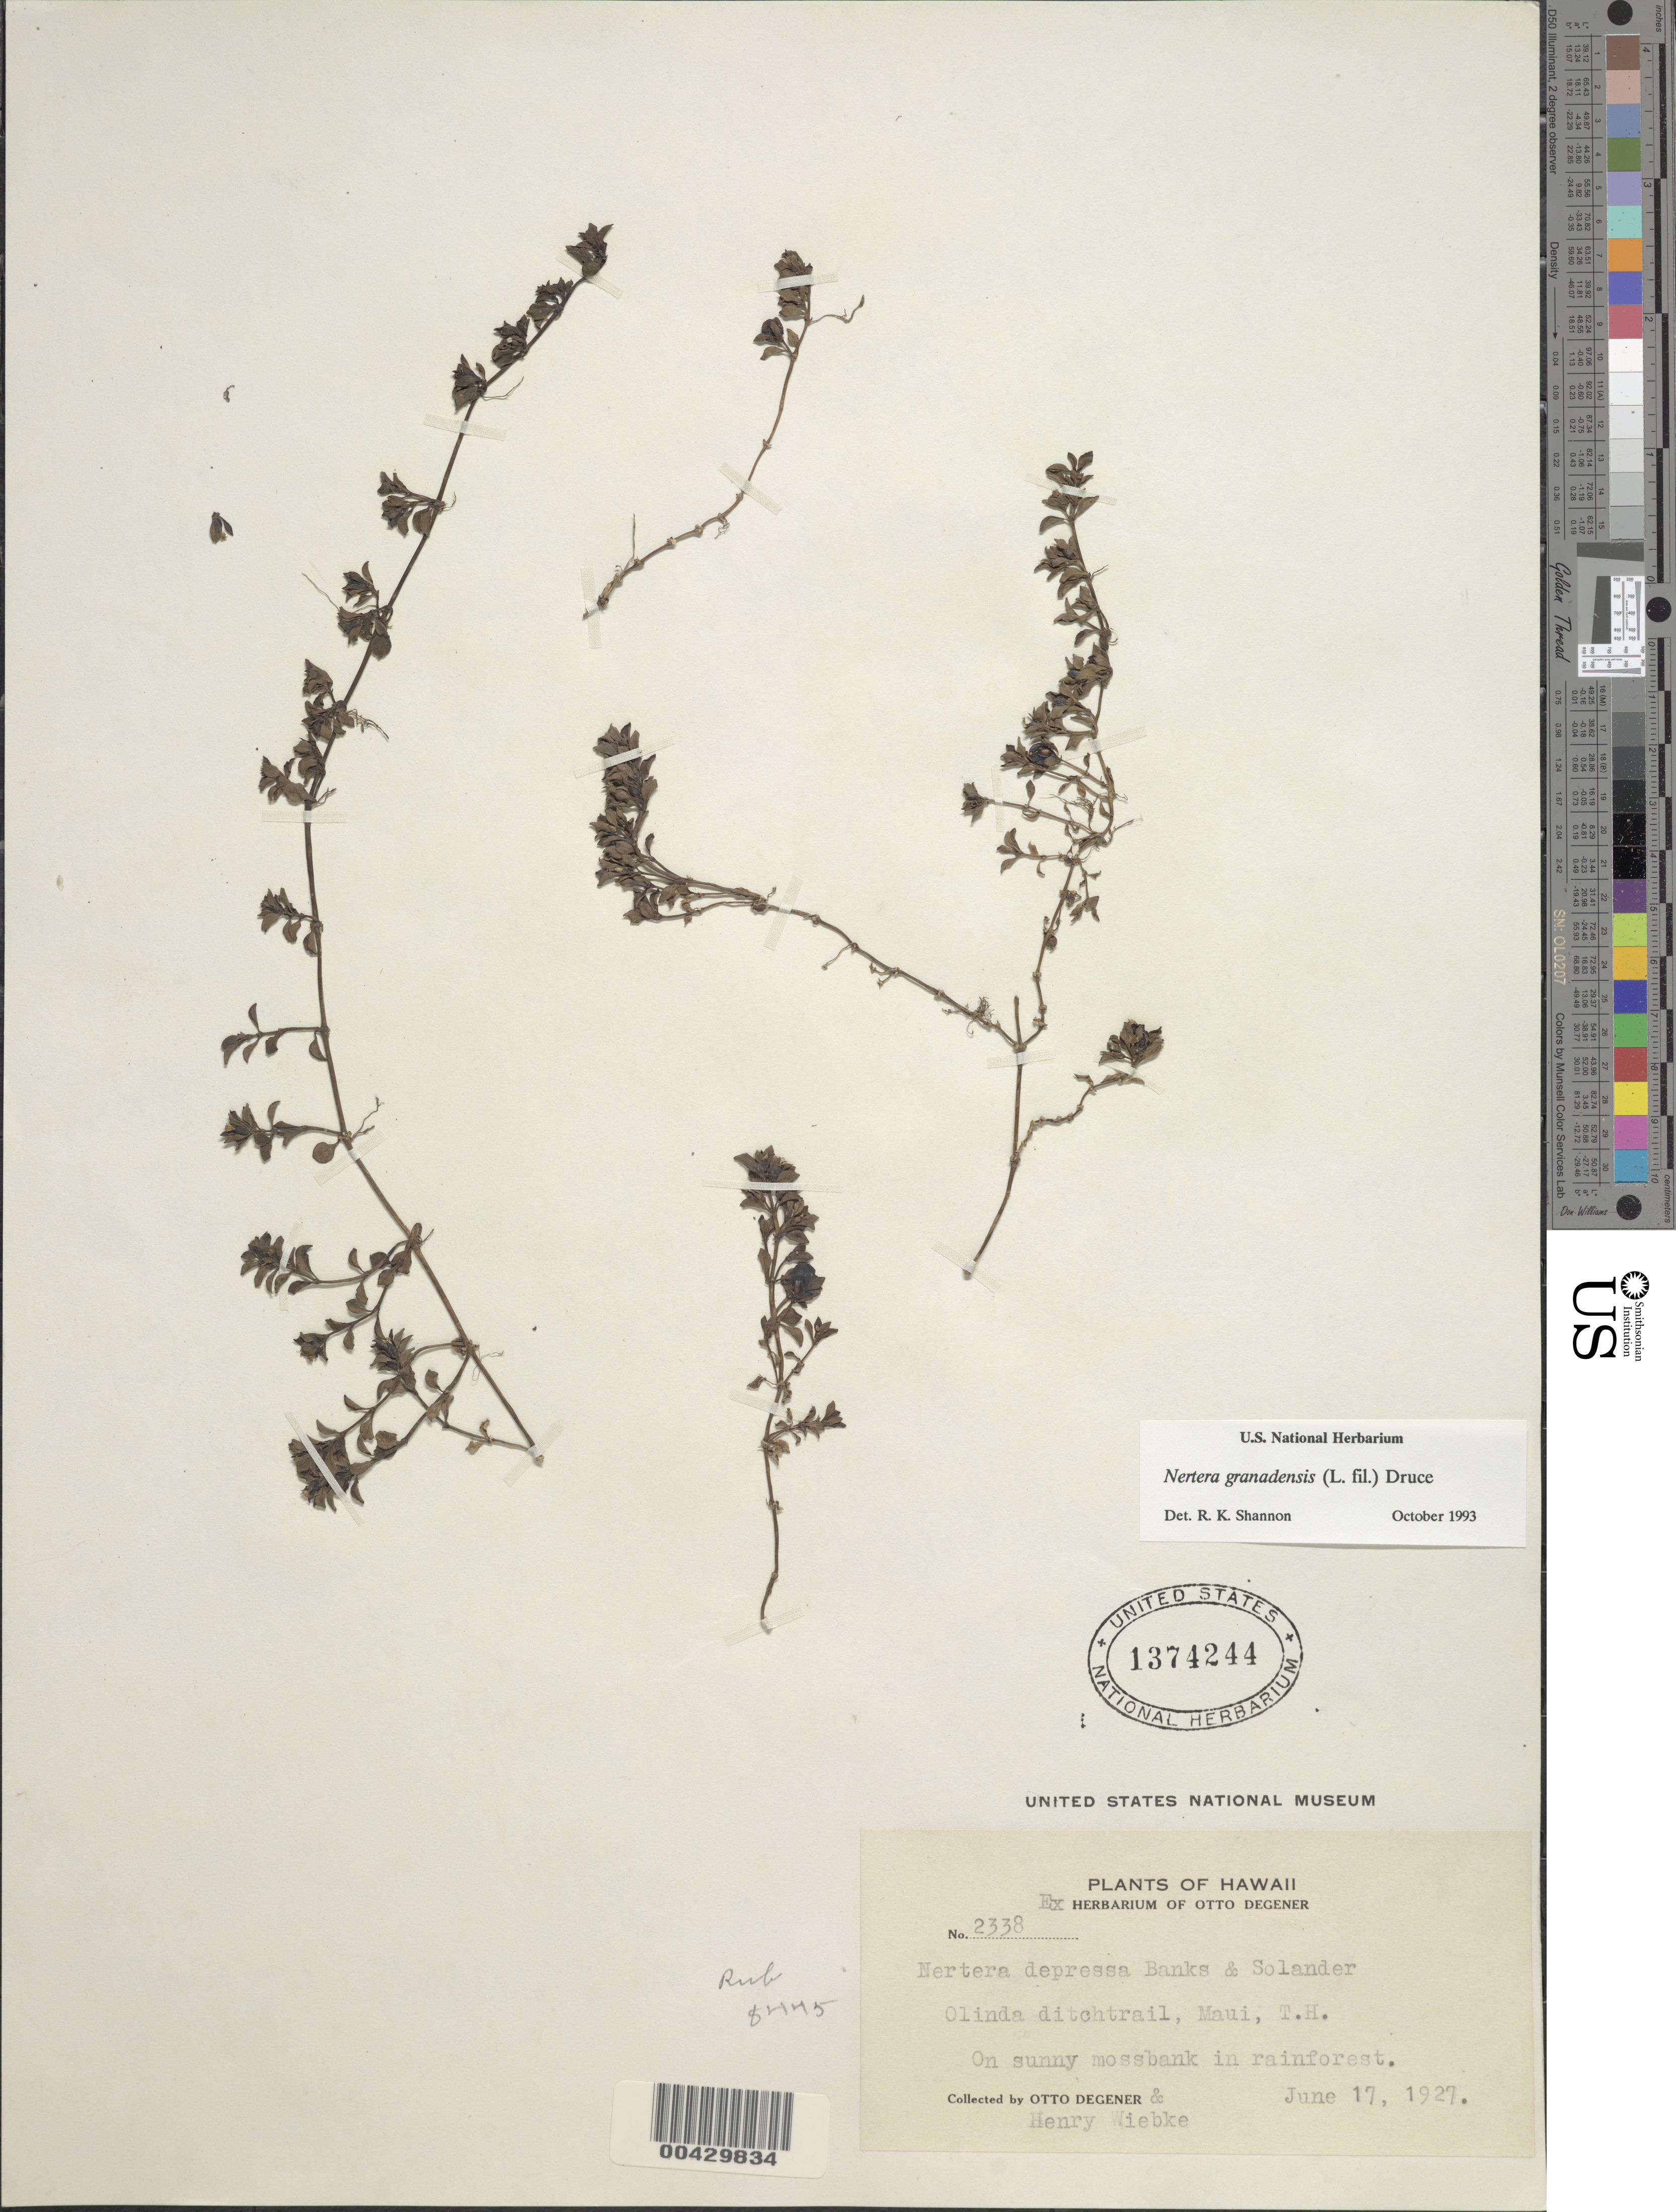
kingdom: Plantae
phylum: Tracheophyta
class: Magnoliopsida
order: Gentianales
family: Rubiaceae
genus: Nertera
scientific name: Nertera granadensis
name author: (Mutis ex L. f.) Druce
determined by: Shannon, R. K., (UNITED STATES)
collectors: O. Degener & H. Wiebke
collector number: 2338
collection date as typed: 17 Jun 1927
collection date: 1927-06-17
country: United States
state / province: Hawaii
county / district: Maui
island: Maui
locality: Olinda ditch trail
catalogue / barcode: US 1374244